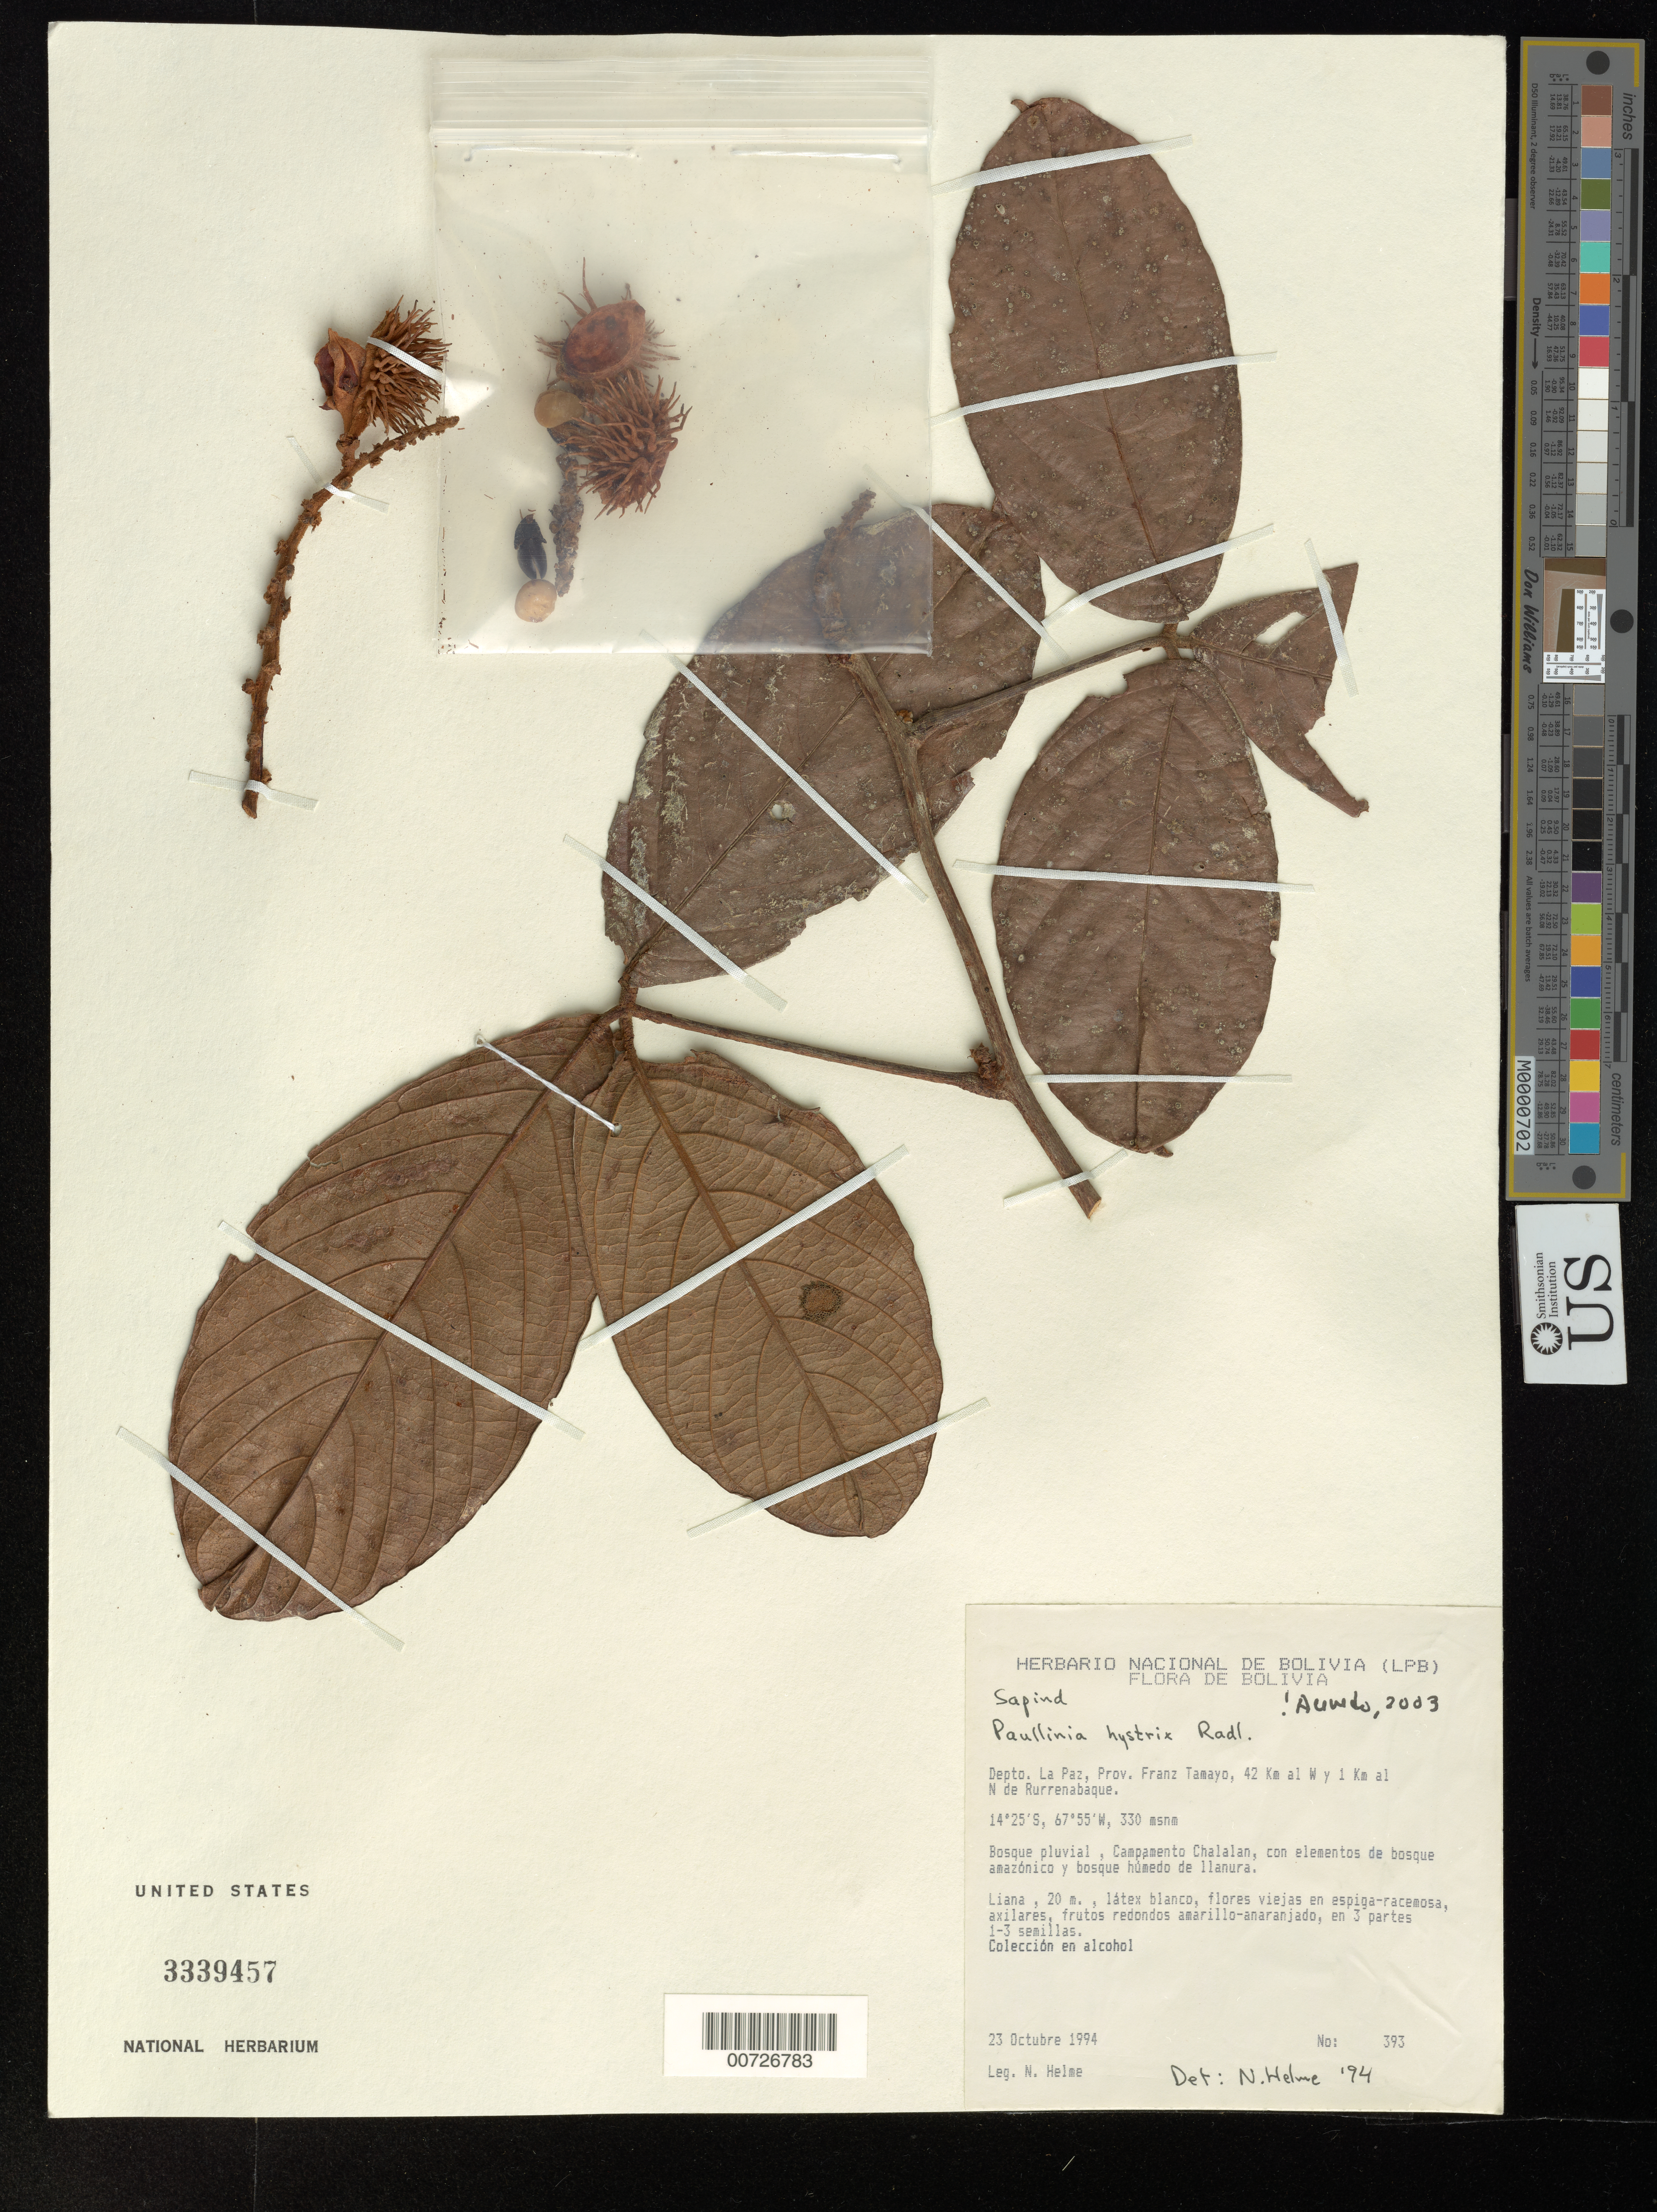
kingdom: Plantae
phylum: Tracheophyta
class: Magnoliopsida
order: Sapindales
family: Sapindaceae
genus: Paullinia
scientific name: Paullinia hystrix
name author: Radlk.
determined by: Helme, N.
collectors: N. Helme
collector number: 393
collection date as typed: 23 Oct 1994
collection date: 1994-10-23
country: Bolivia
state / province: La Paz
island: Franz Tamayo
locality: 42 km al W y 1 km al N de Rurrenabaque.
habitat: Bosque pluvial, Campamento Chalalan, con elementos de bosque amazonica y bosque humedo de llanura.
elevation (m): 330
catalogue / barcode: US 3339457